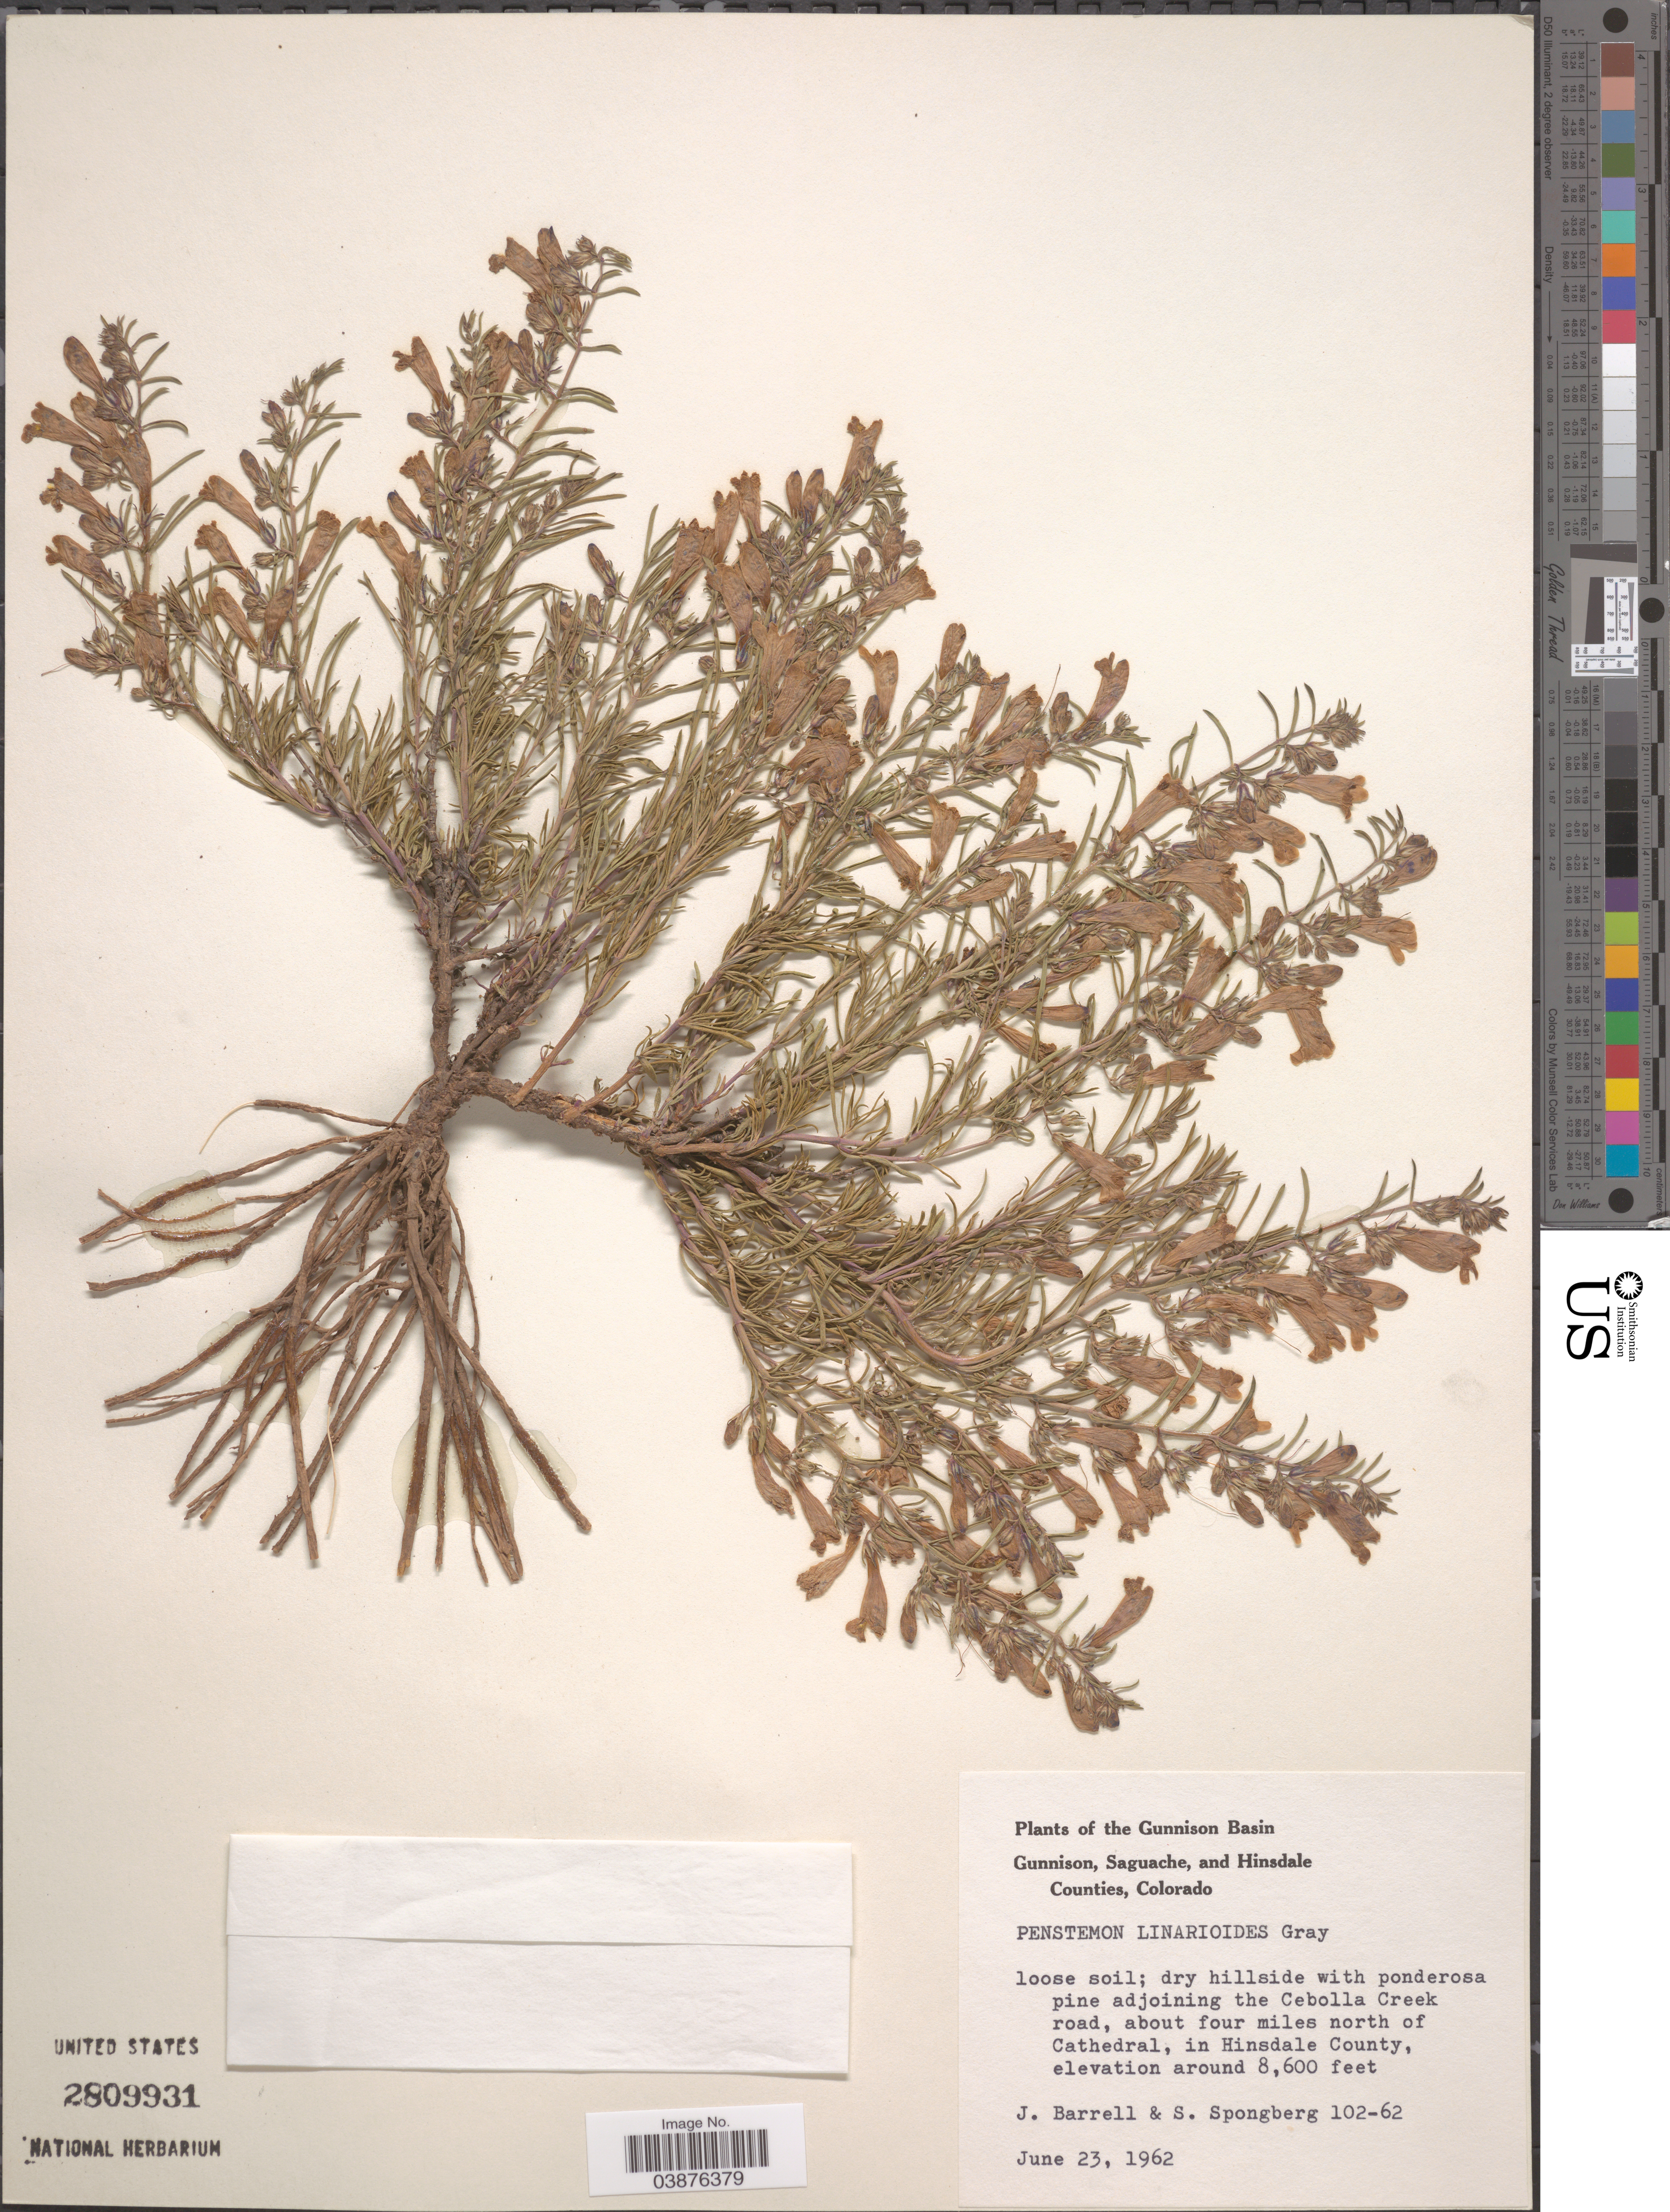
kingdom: Plantae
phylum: Tracheophyta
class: Magnoliopsida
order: Lamiales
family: Plantaginaceae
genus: Penstemon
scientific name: Penstemon linarioides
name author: A. Gray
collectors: J. Barrell & S. A.Spongberg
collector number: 102-62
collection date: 1962-06-23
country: United States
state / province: Colorado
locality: The Gunnison Basin. Dry hillside with ponderosa pine adjoining the Cebolla Creek road, about four miles north of Cathedral, in Hinsdale County.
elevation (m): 2621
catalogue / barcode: US 2809931